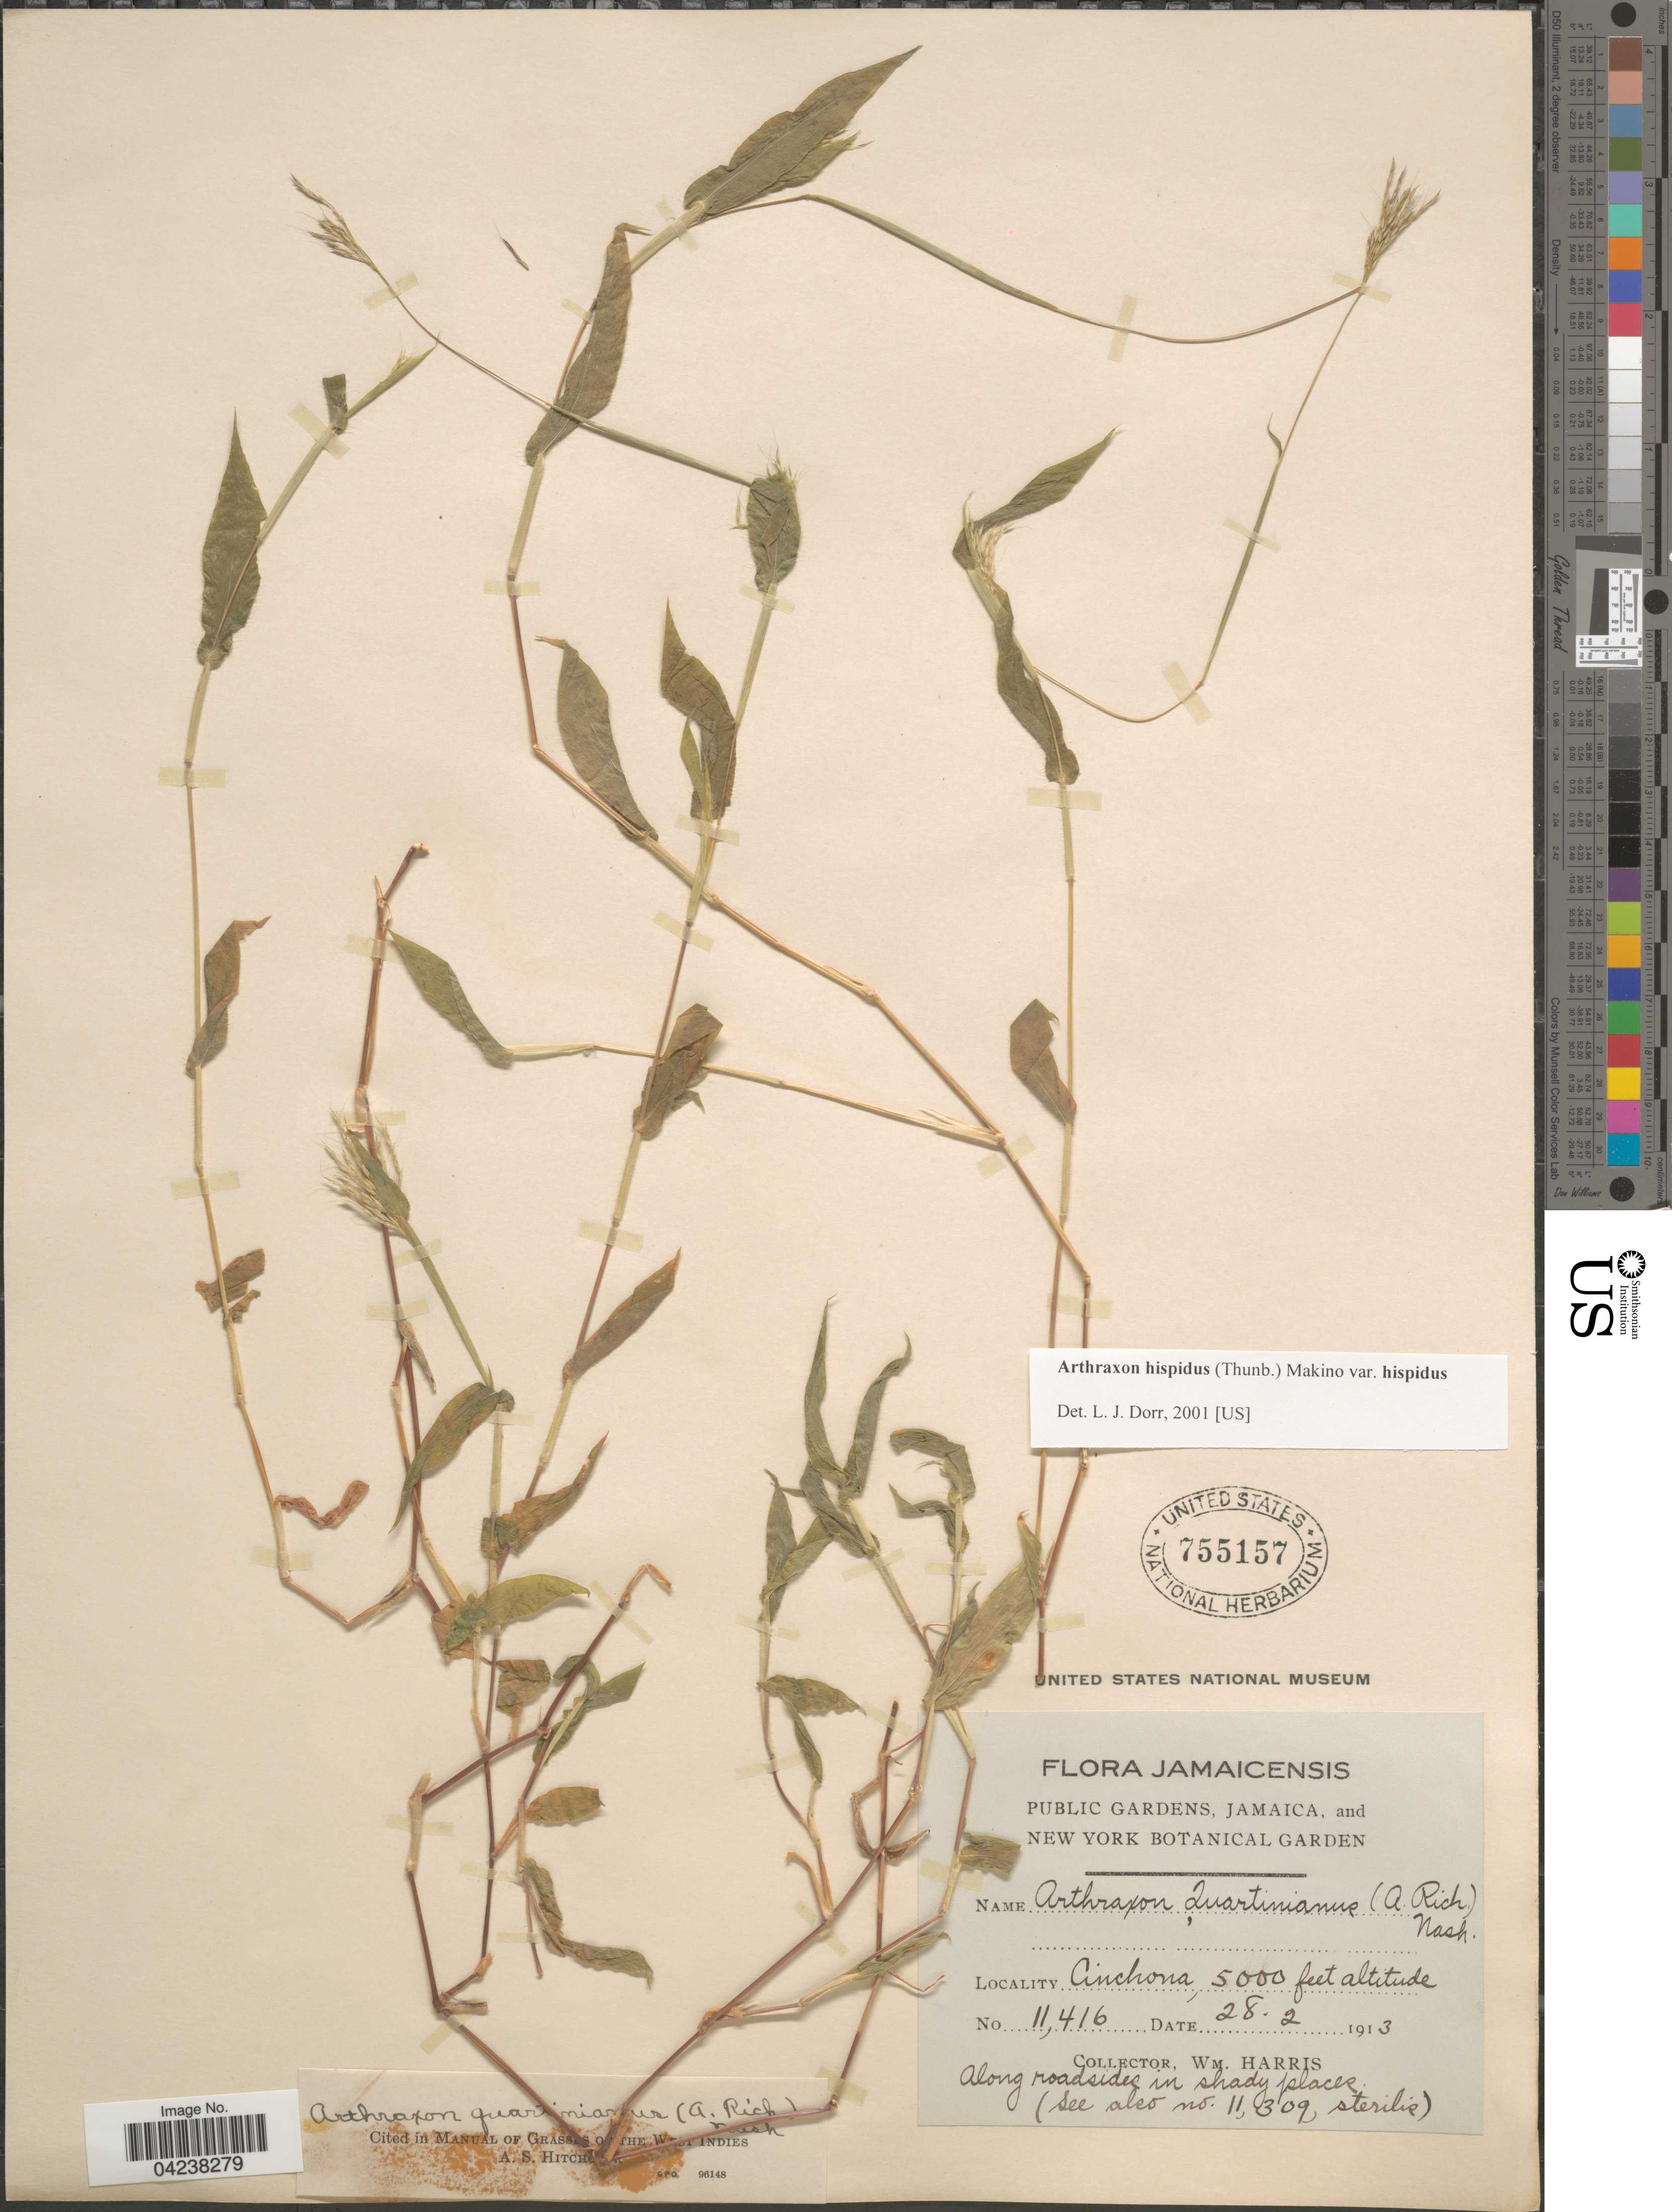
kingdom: Plantae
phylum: Tracheophyta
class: Liliopsida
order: Poales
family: Poaceae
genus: Arthraxon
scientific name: Arthraxon hispidus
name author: (Thunb.) Makino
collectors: W. H. Harris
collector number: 11416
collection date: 1913-02-28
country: Jamaica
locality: Cinchona. Along roadsides in shady places.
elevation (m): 1524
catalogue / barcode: US 755157